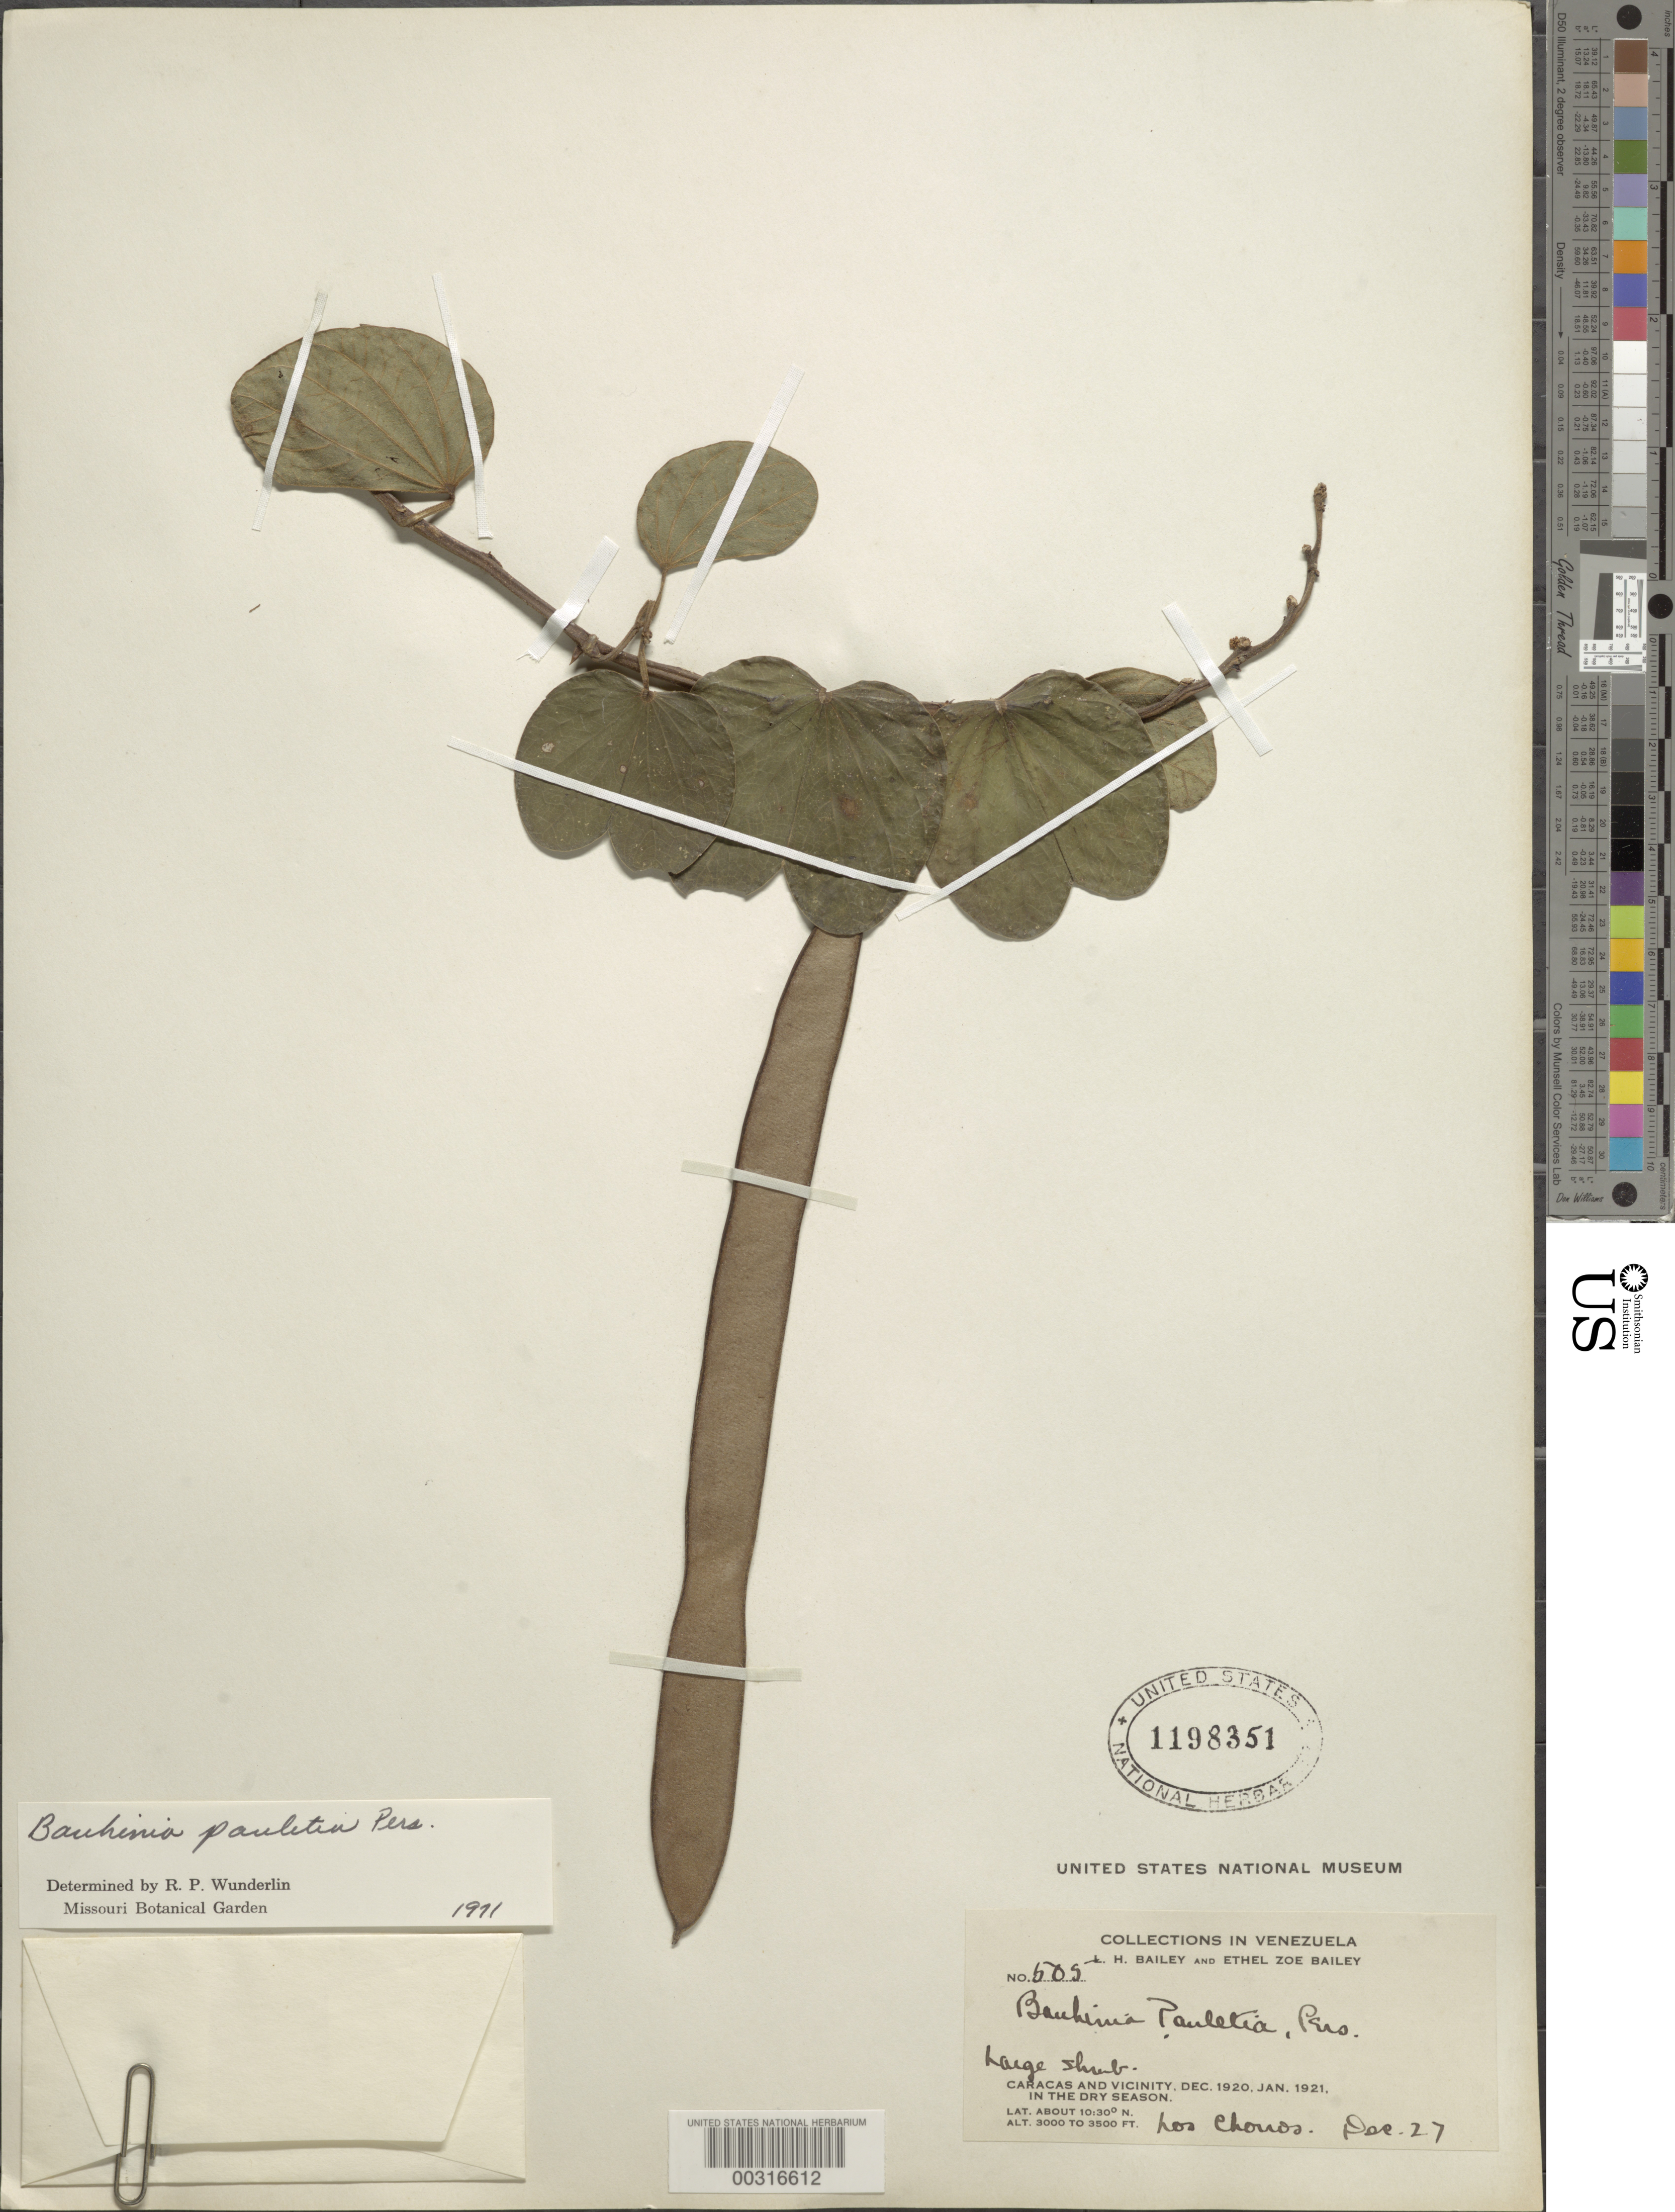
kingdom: Plantae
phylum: Tracheophyta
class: Magnoliopsida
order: Fabales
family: Fabaceae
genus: Bauhinia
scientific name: Bauhinia pauletia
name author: Pers.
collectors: L. H. Bailey & E. Z. Bailey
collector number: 505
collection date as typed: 27 Dec 1920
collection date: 1920-12-27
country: Venezuela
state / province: Distrito Federal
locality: Los chonos, caracas and vicinity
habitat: Dry season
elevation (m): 914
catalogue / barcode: US 1198351